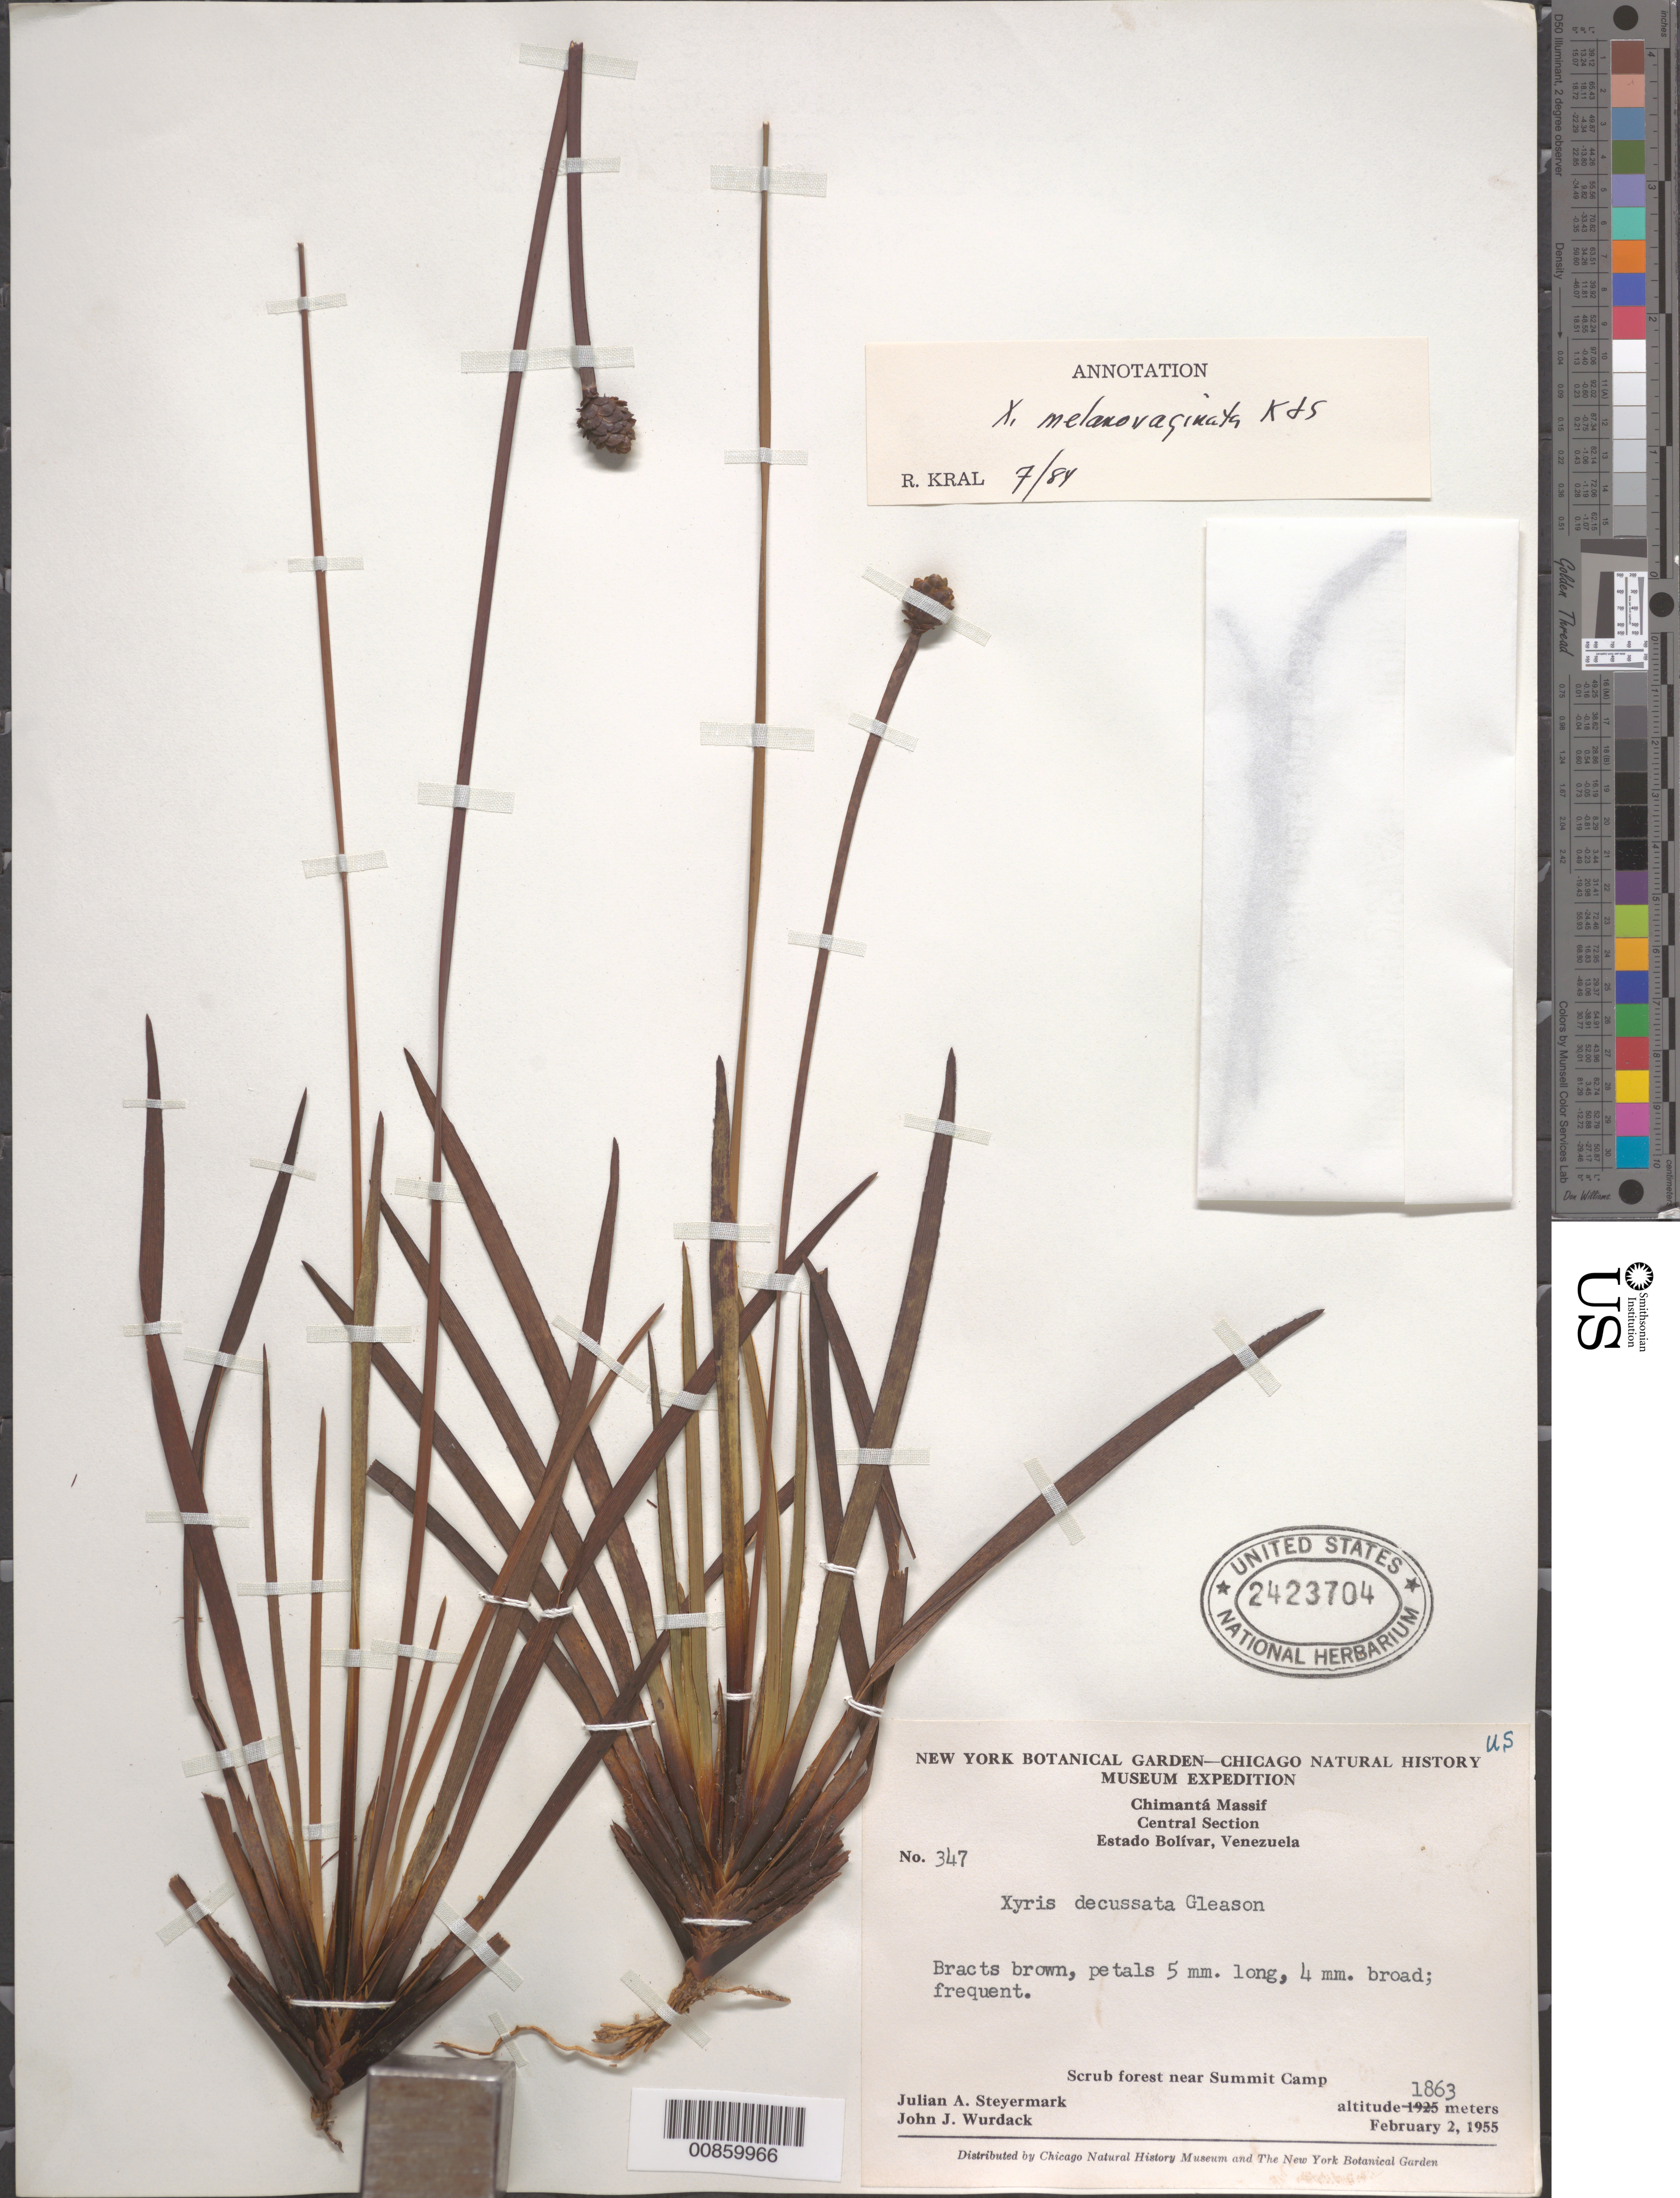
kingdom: Plantae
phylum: Tracheophyta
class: Liliopsida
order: Poales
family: Xyridaceae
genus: Xyris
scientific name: Xyris melanovaginata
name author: Kral & L.B. Sm.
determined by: Kral, Robert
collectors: J. Steyermark & J. J. Wurdack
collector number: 55 347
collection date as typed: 2-Feb-55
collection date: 1955-02-02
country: Venezuela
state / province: Bolívar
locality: Chimantá Massif, Central Section, near Summit Camp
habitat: Scrub forest.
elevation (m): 1863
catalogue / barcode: US 2423704